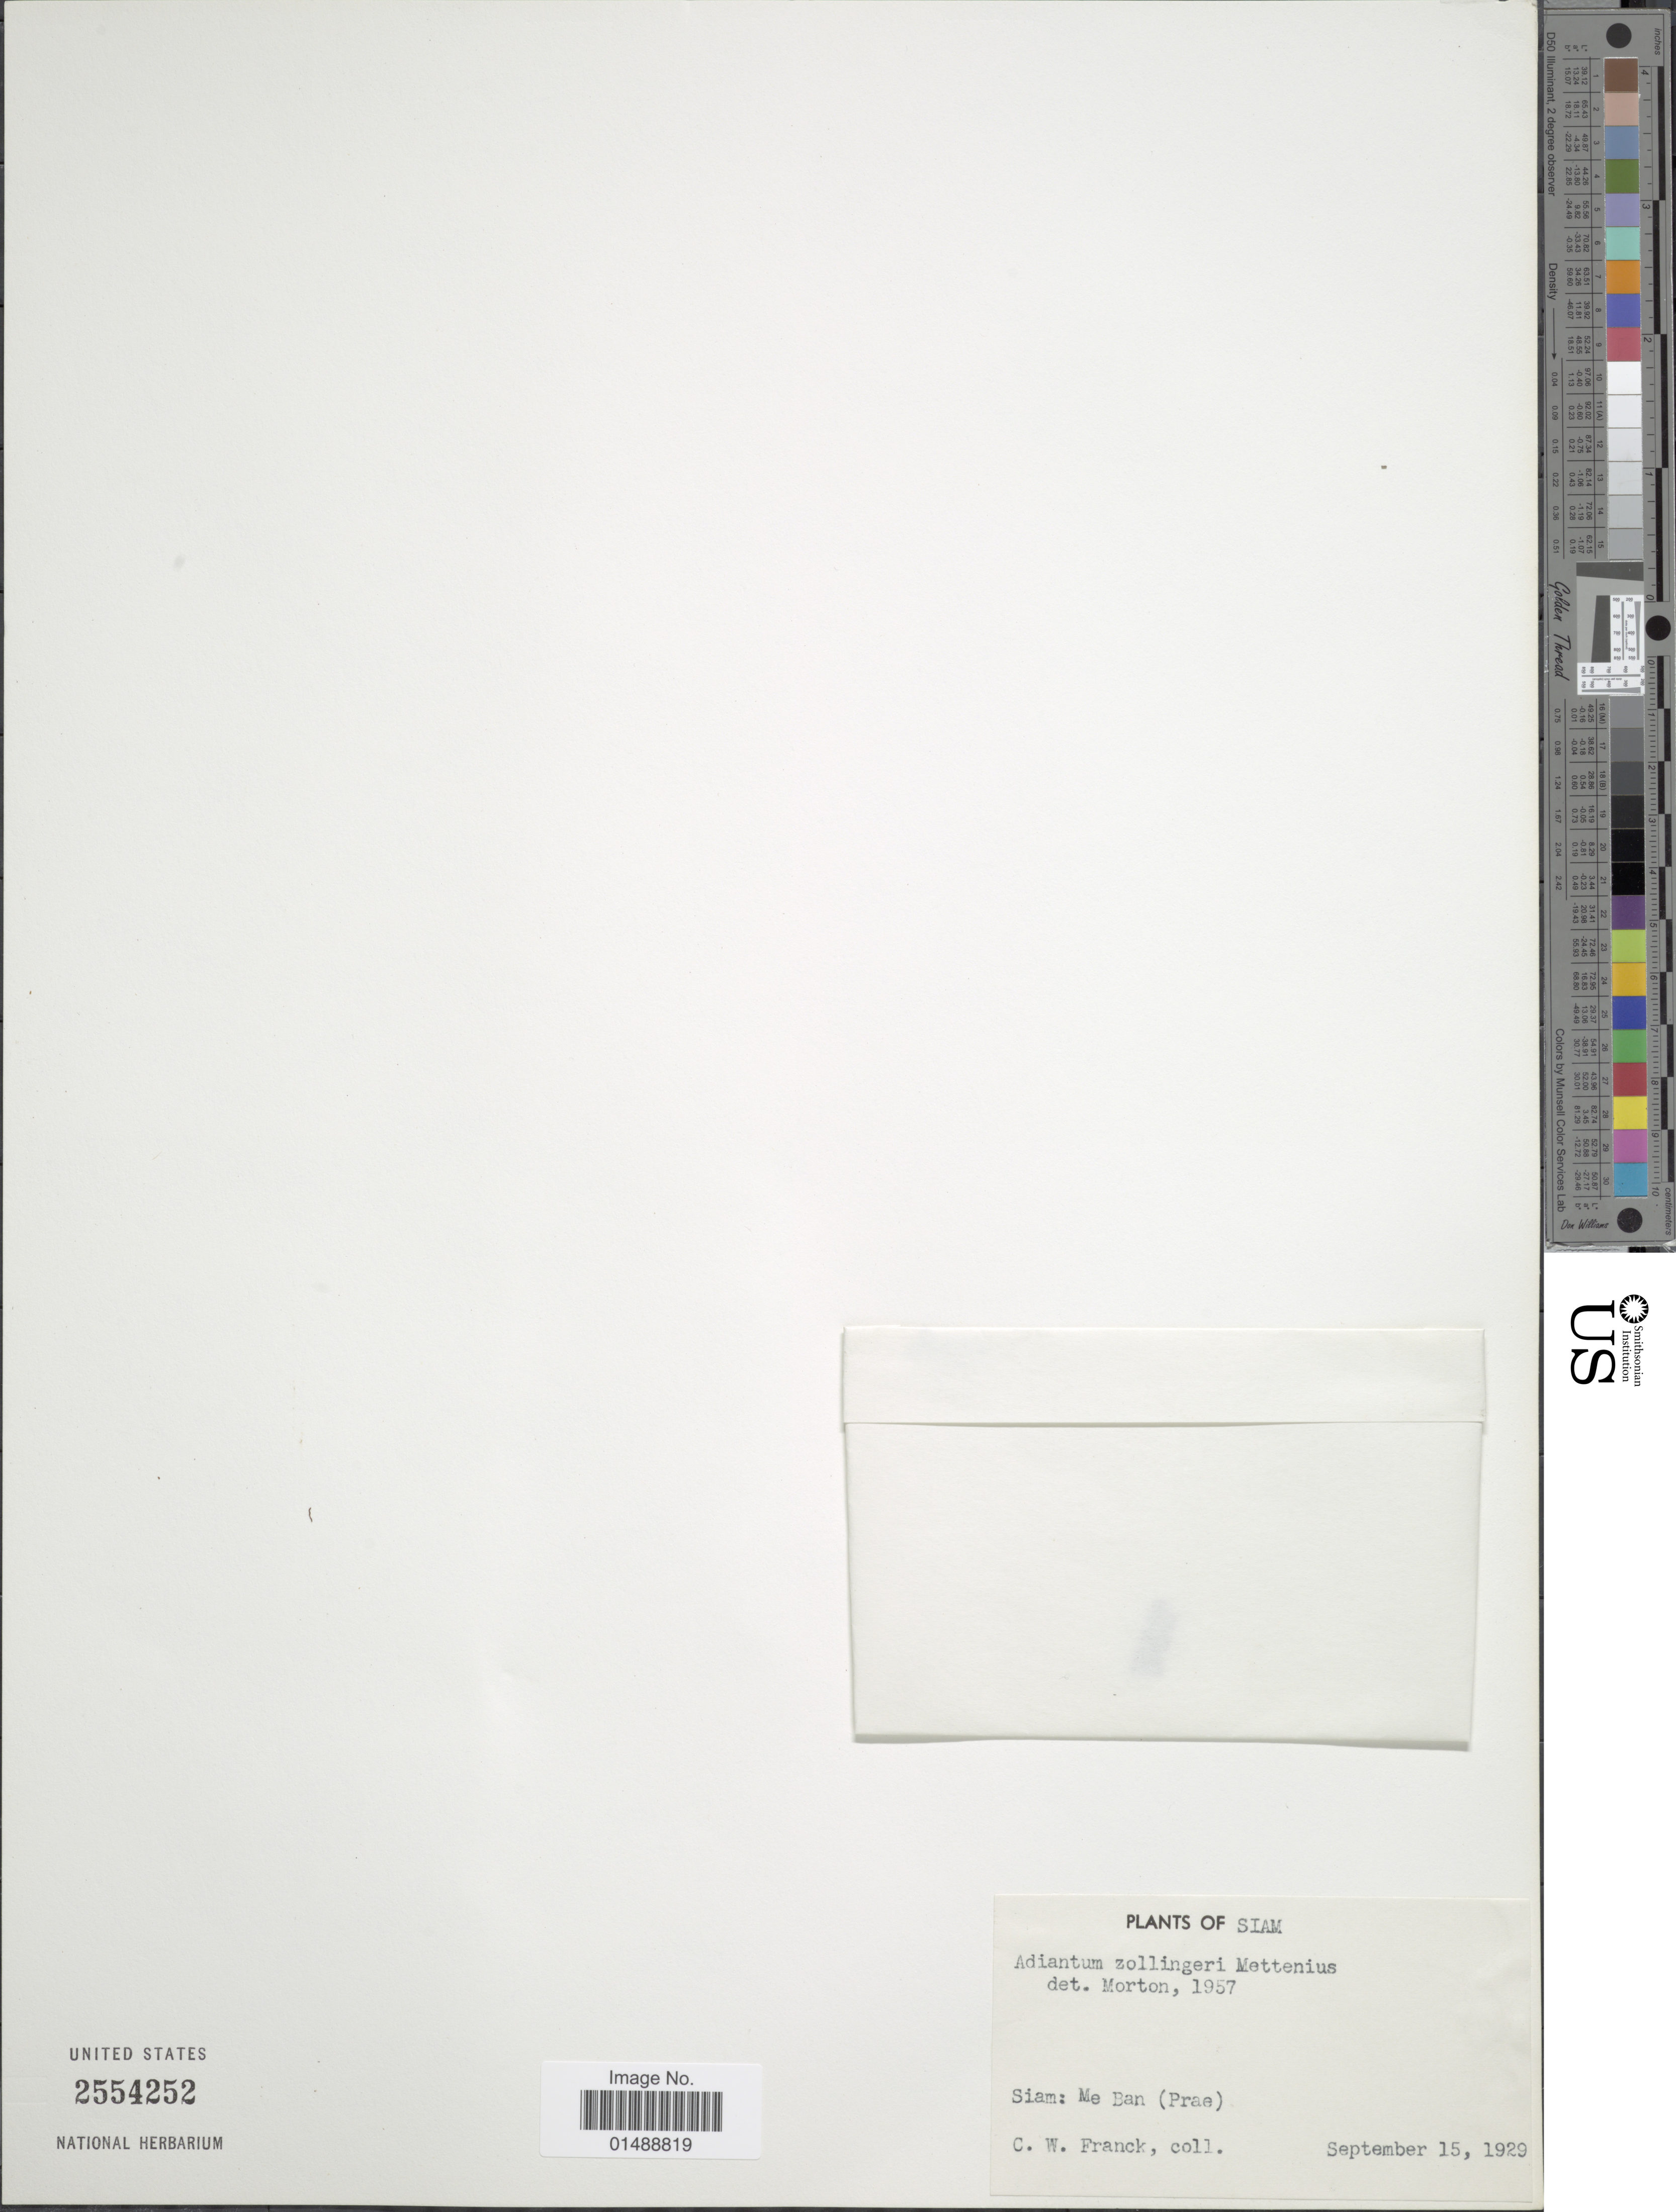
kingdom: Plantae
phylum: Tracheophyta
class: Polypodiopsida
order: Polypodiales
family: Pteridaceae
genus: Adiantum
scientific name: Adiantum zollingeri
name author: Mett. ex Kuhn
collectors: C. Franck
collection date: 1929-09-15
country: Thailand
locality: Siam: Me Ban (Prae)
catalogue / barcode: US 2554252